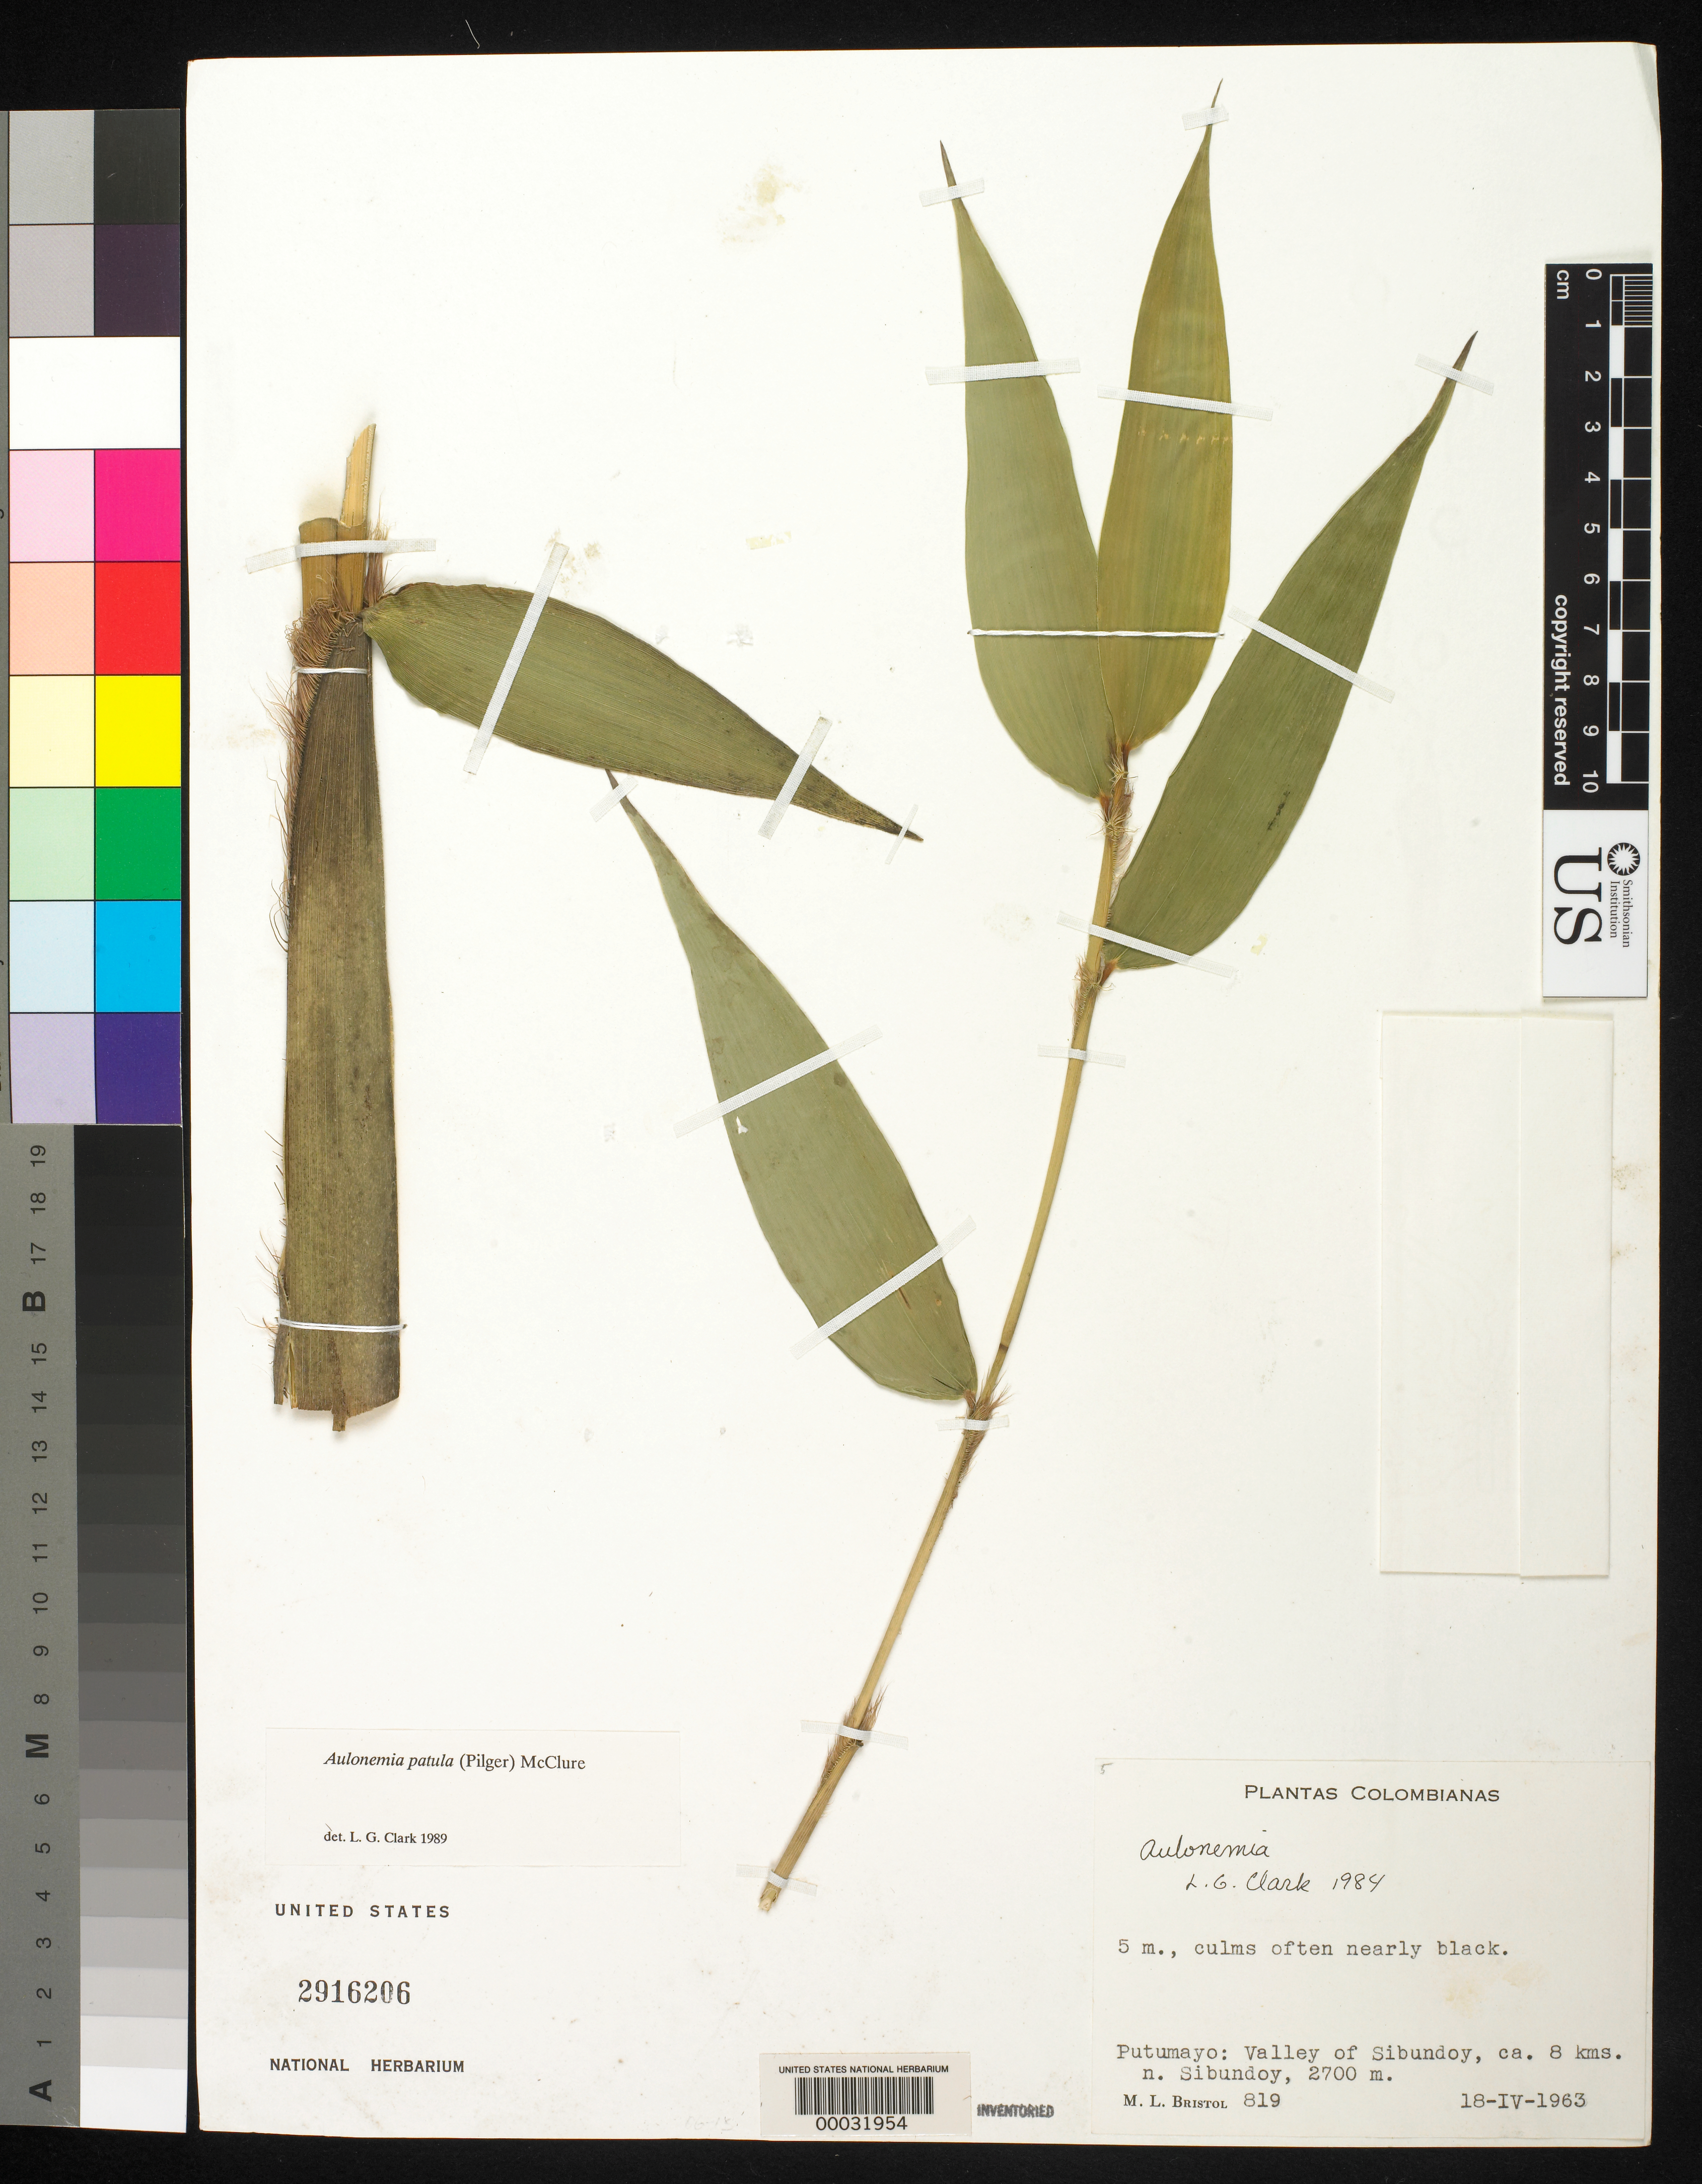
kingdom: Plantae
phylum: Tracheophyta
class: Liliopsida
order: Poales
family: Poaceae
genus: Aulonemia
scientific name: Aulonemia patula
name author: (Pilg.) McClure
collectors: M. L. Bristol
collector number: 819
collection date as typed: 18 Apr 1963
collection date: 1963-04-18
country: Colombia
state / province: Putumayo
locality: Sibundoy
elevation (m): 2700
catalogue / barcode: US 2916206